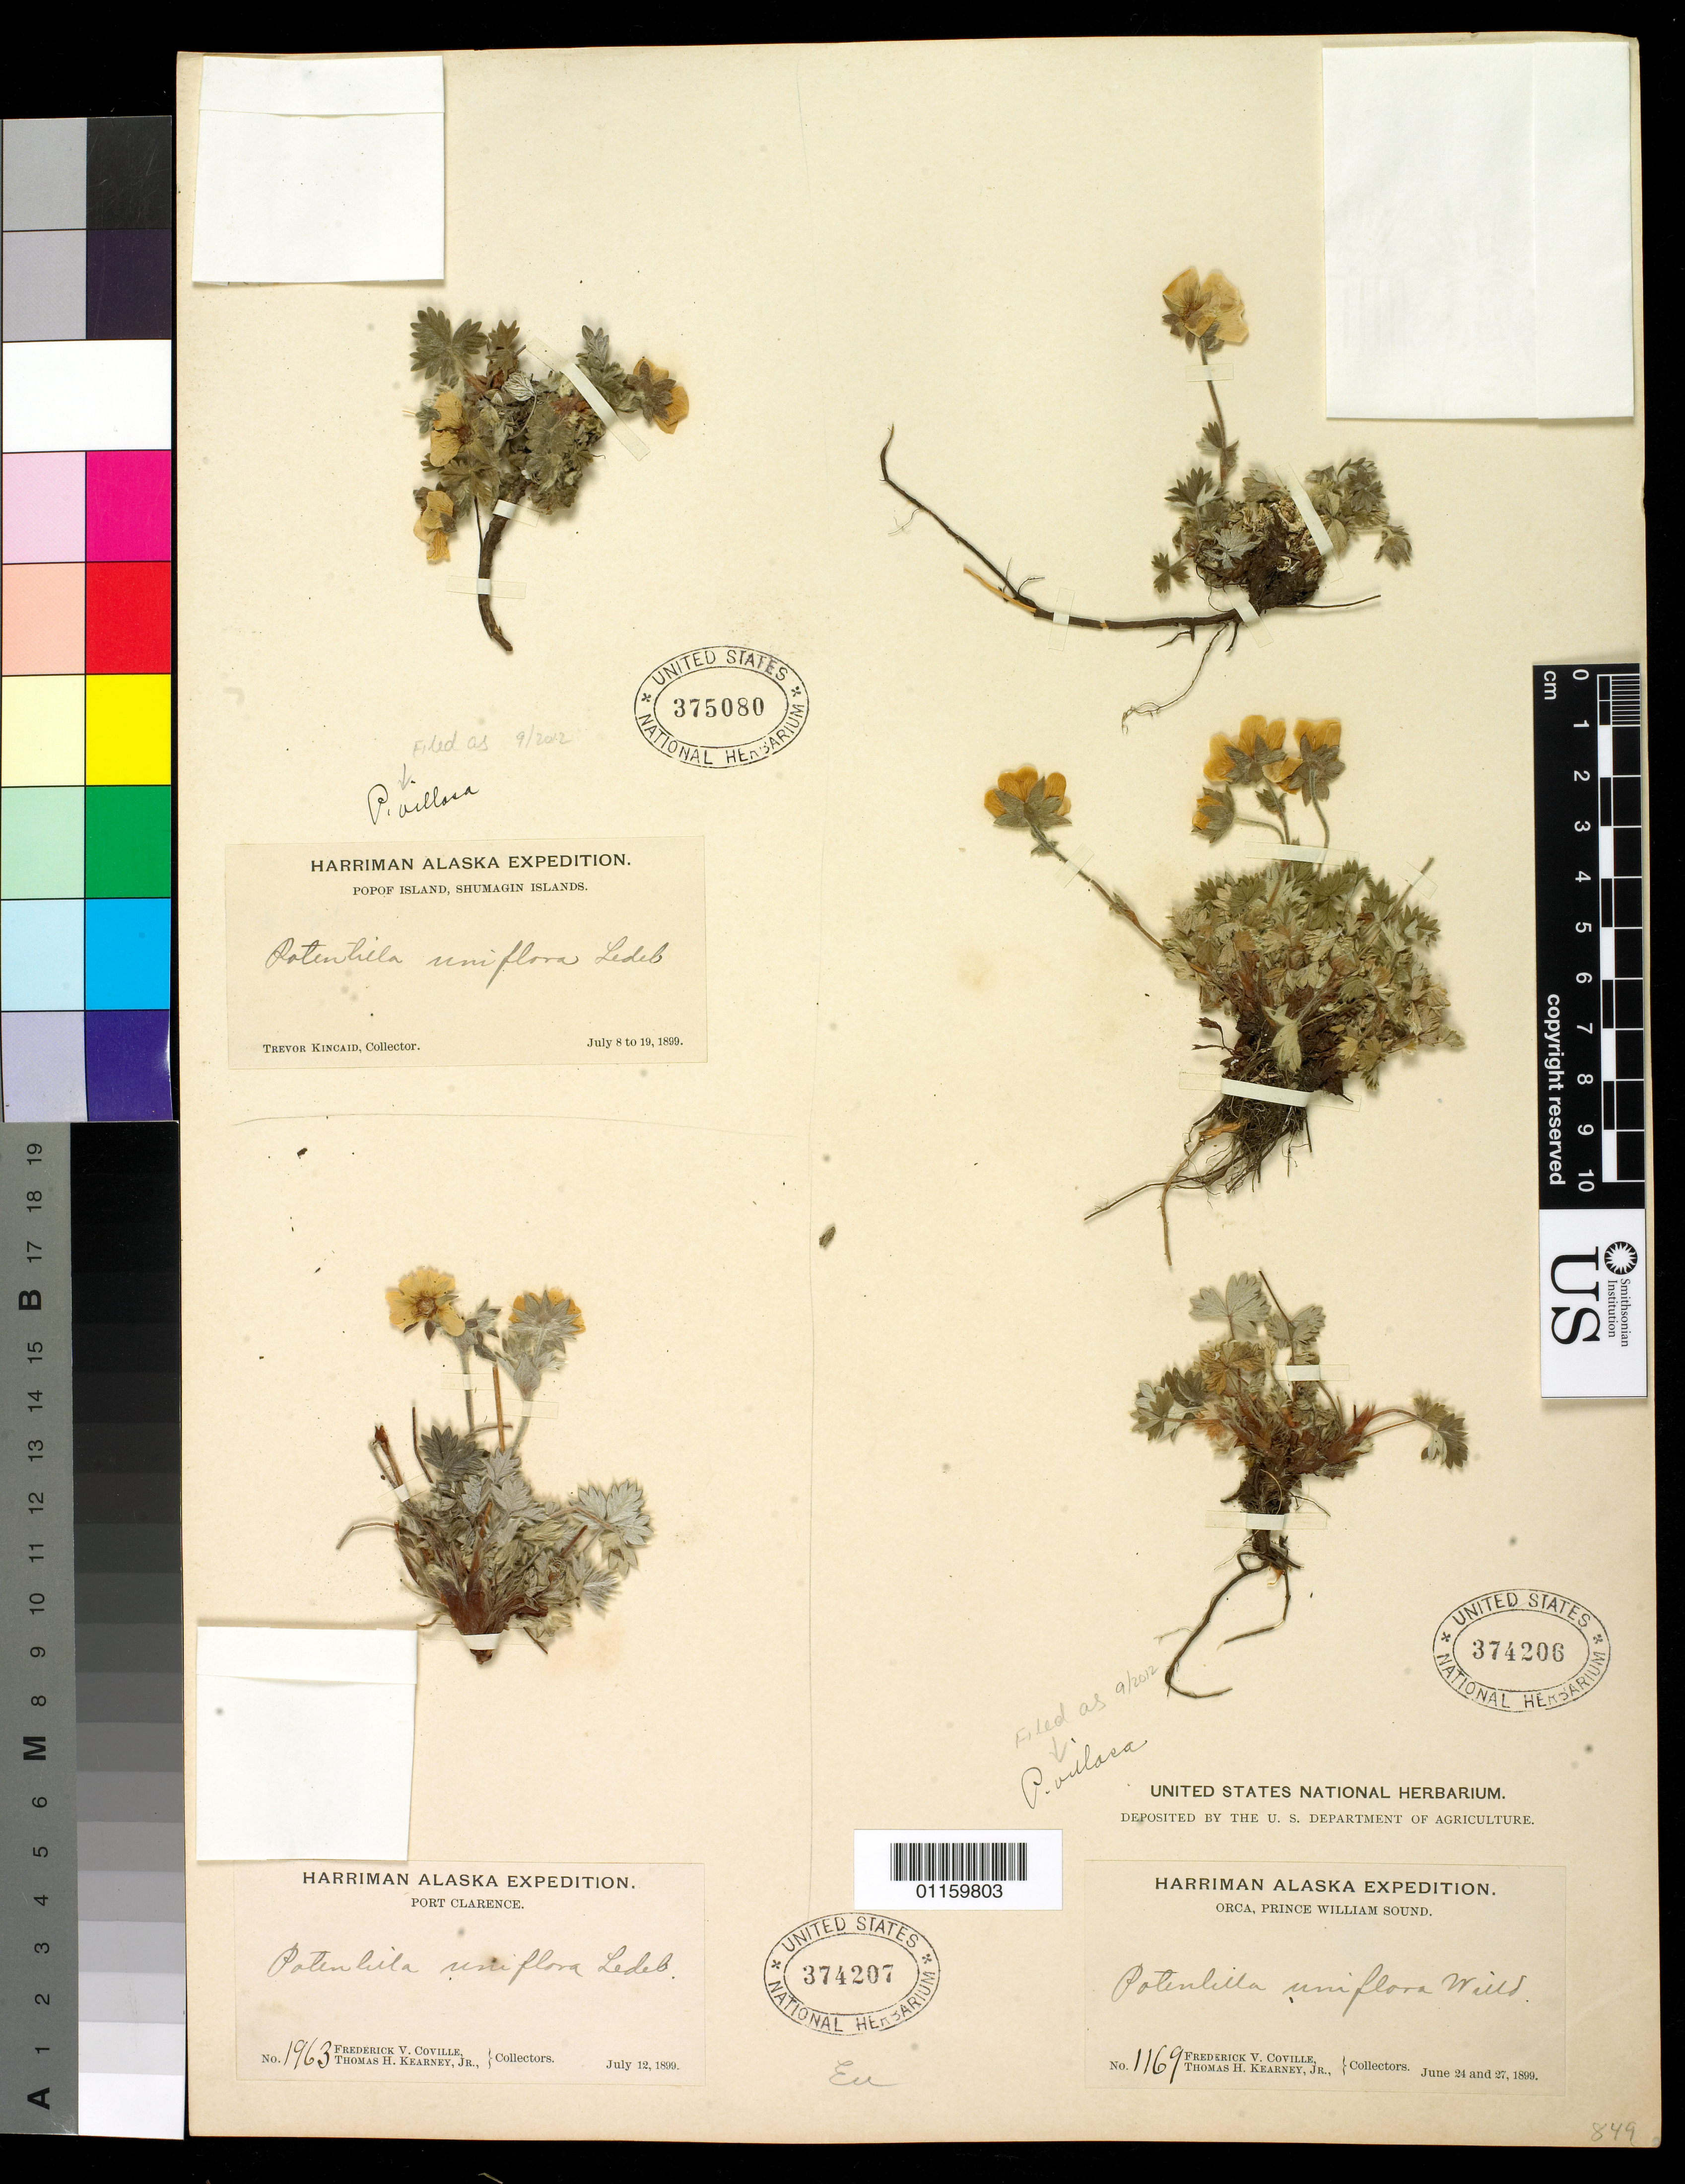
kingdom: Plantae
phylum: Tracheophyta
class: Magnoliopsida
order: Rosales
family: Rosaceae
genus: Potentilla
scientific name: Potentilla villosa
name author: Pall. ex Pursh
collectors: F. V. Coville & T. H. Kearney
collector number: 1169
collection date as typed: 24 Jun 1899 to 27 Jun 1899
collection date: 1899-06-24/1899-06-27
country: United States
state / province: Alaska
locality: Orca, Prince William sound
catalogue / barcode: US 374206